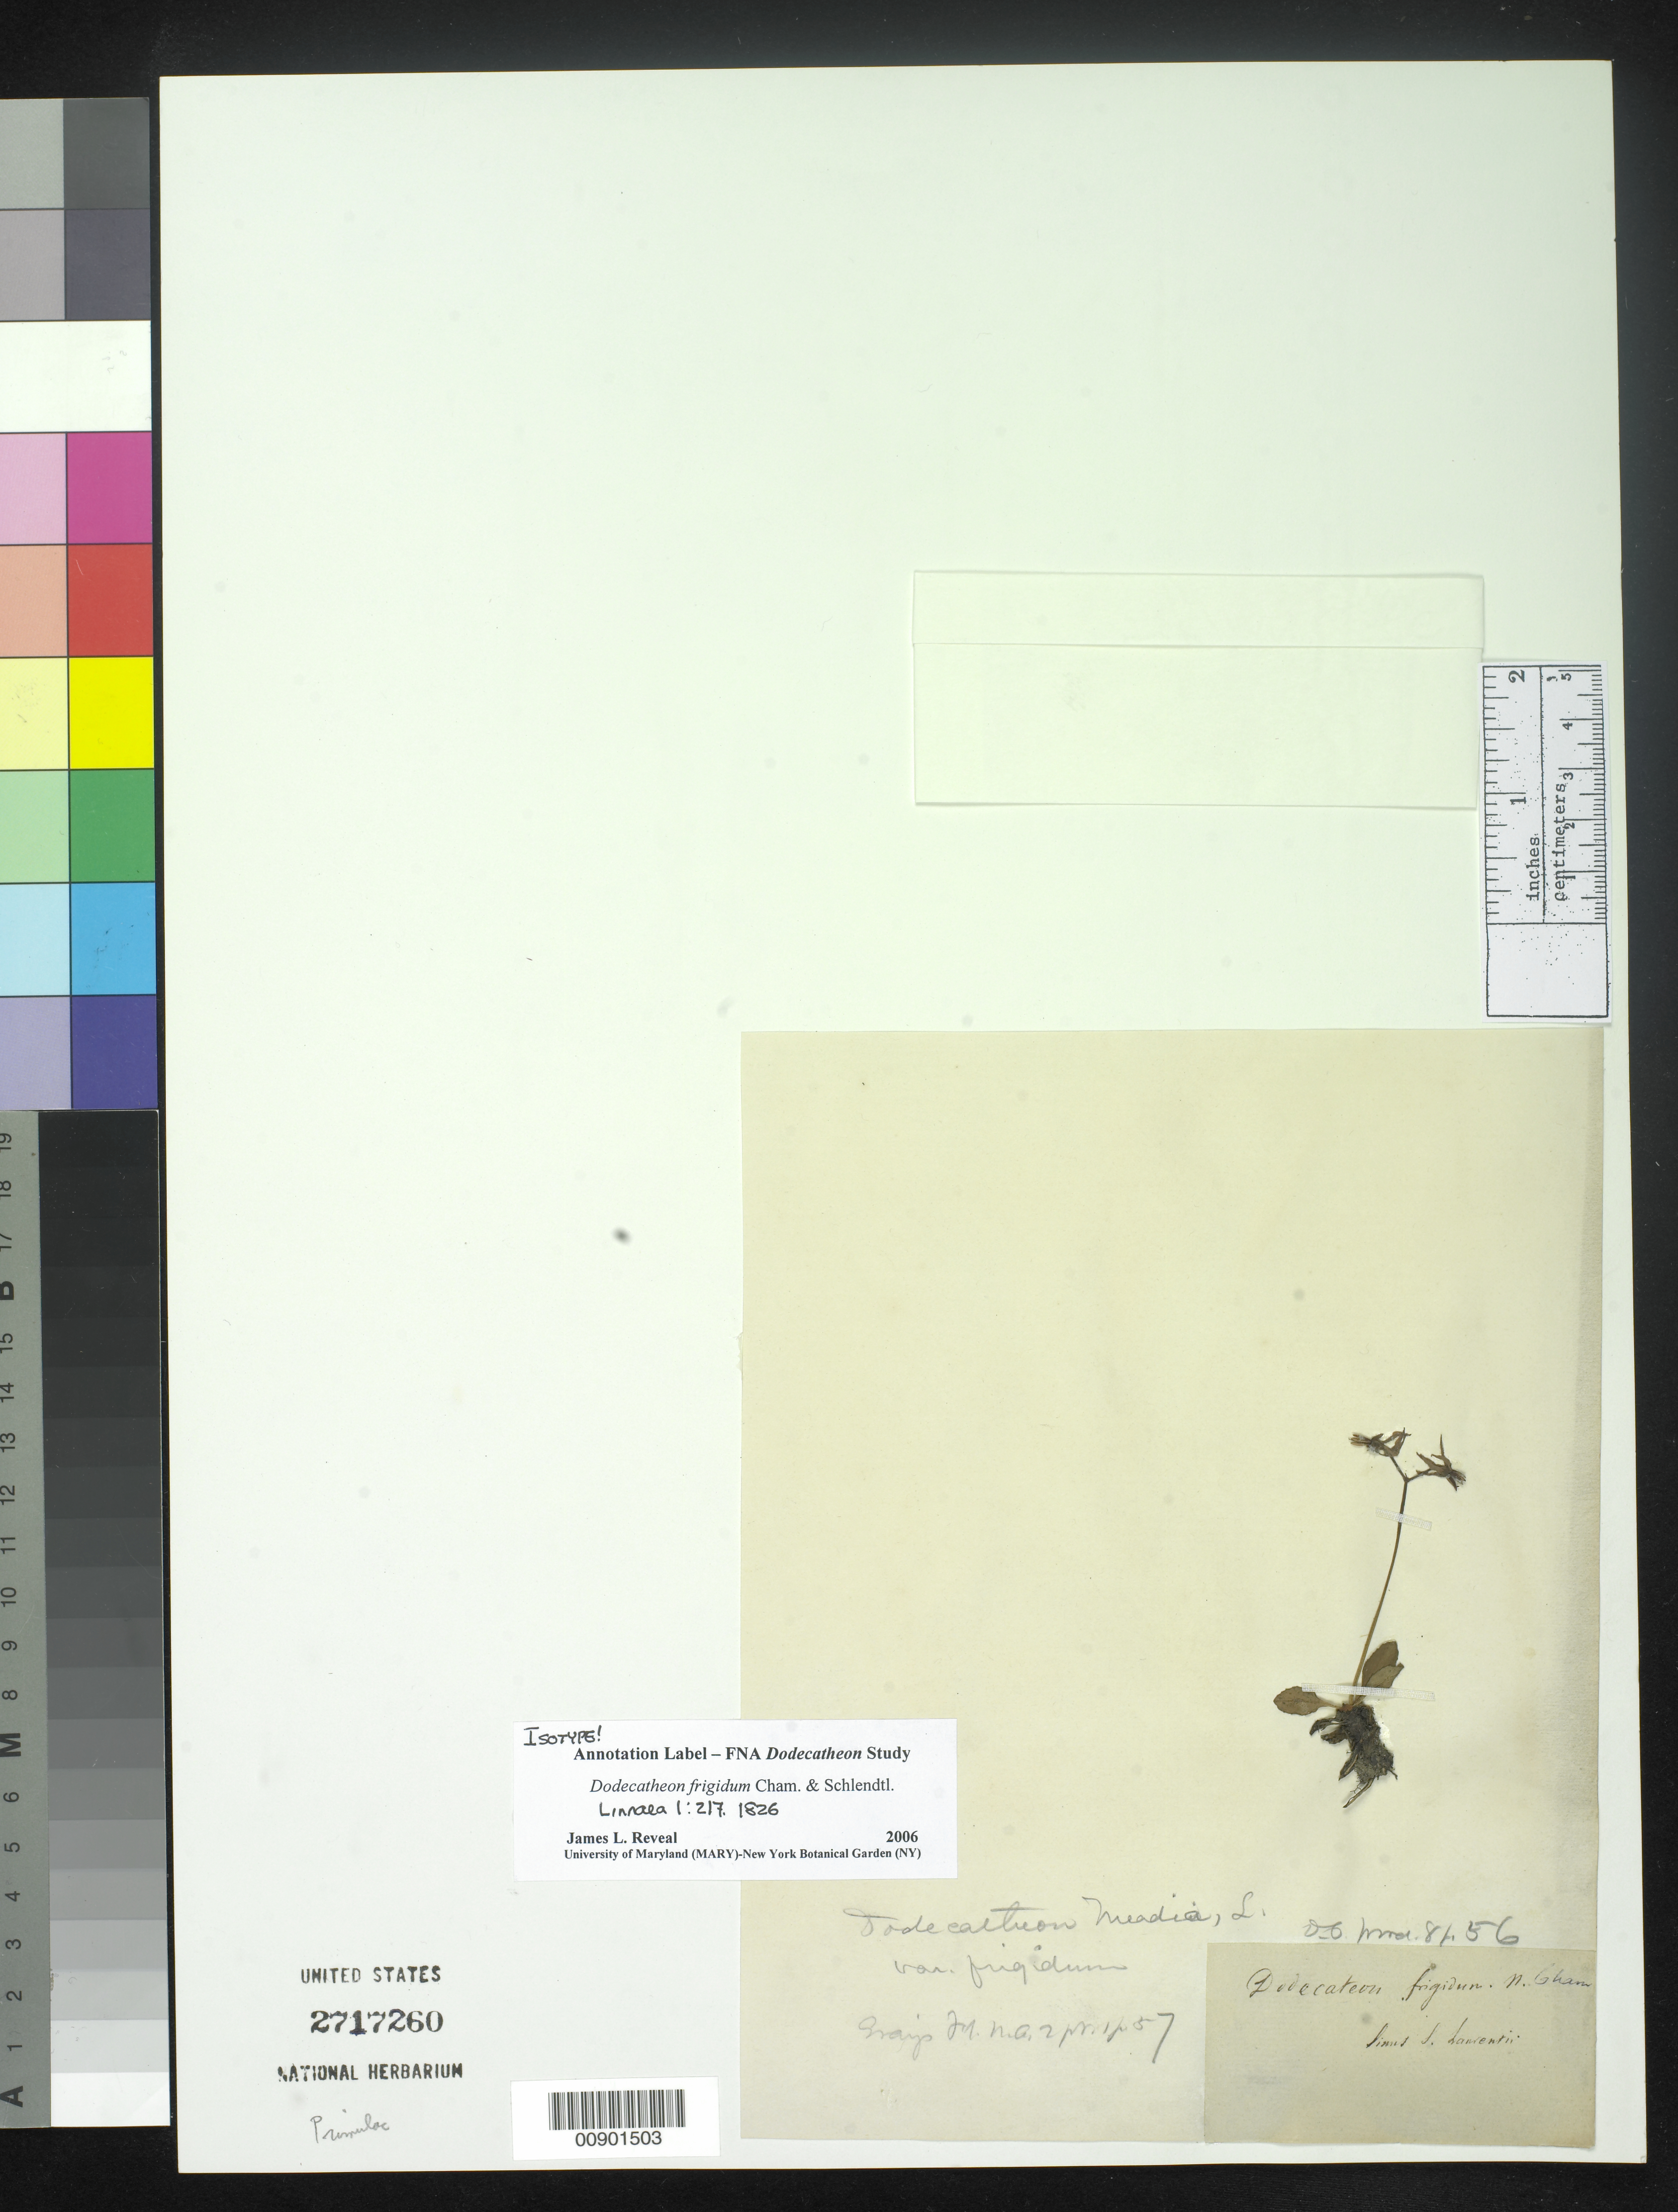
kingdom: Plantae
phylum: Tracheophyta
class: Magnoliopsida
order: Ericales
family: Primulaceae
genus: Dodecatheon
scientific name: Dodecatheon frigidum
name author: Cham. & Schltdl.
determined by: Reveal, J. L.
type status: Isotype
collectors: L. K. A. von Chamisso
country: Canada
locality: Sinus S. Laurentii.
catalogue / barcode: US 2717260